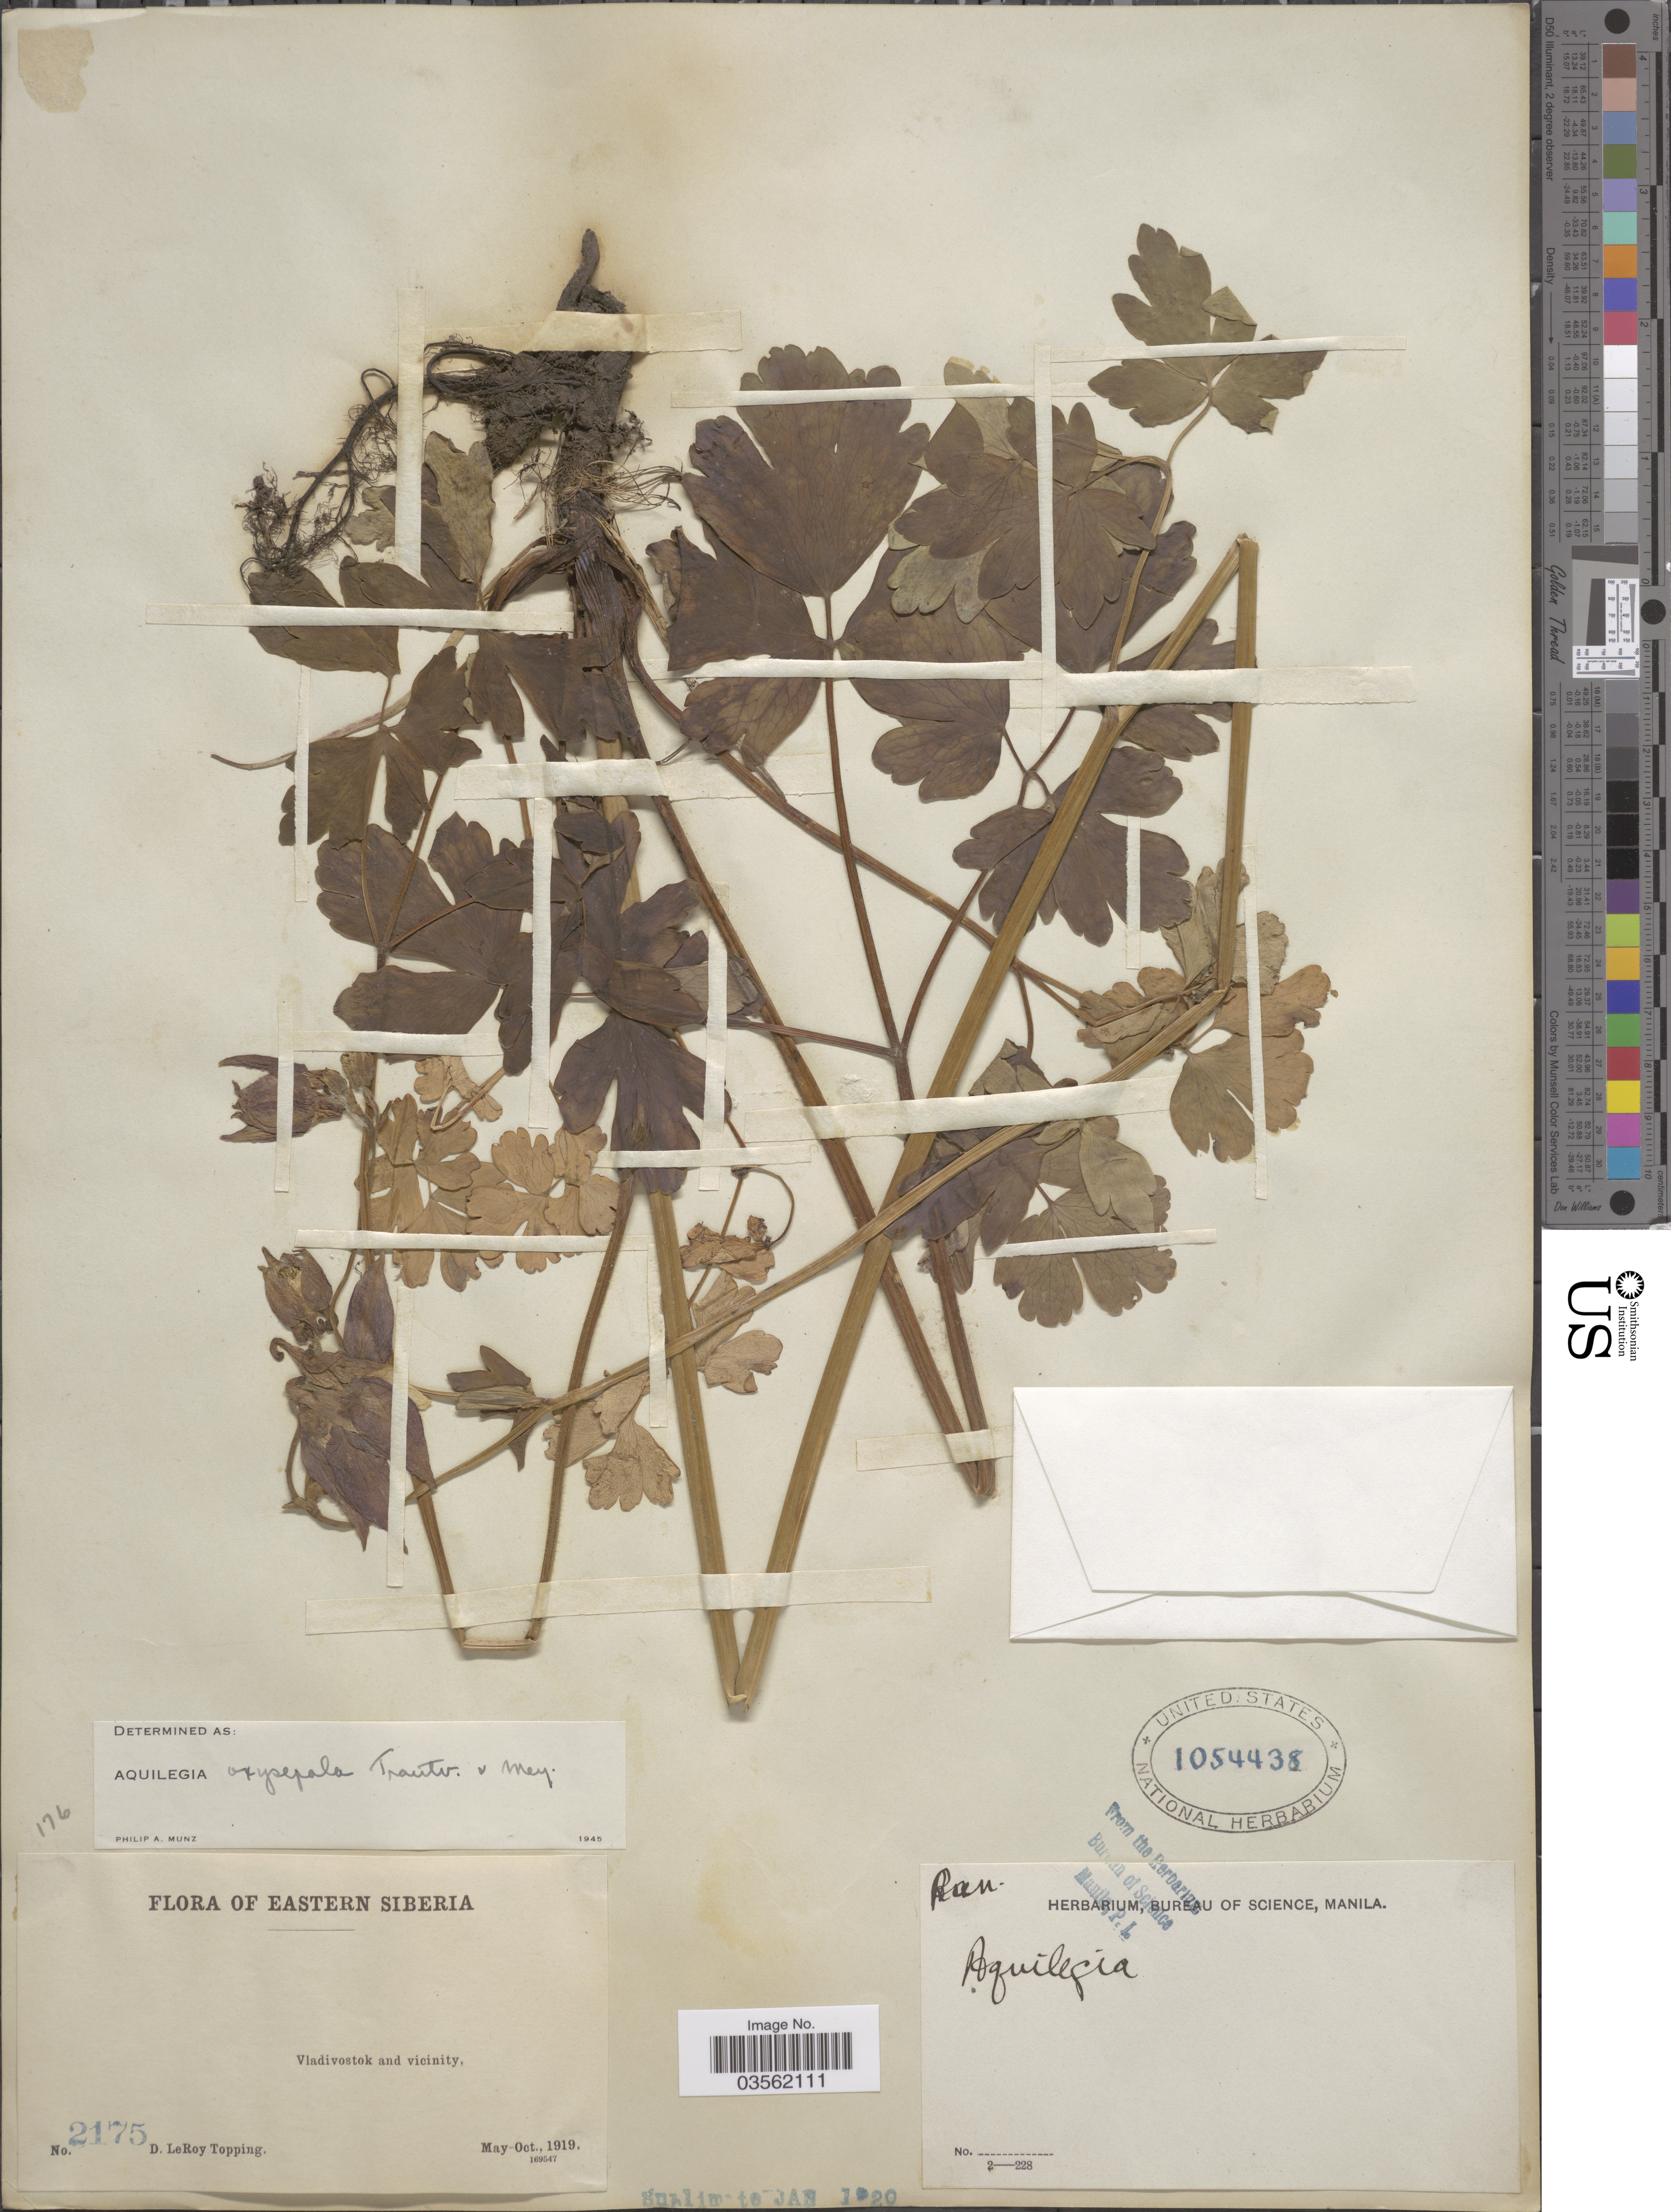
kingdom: Plantae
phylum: Tracheophyta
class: Magnoliopsida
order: Ranunculales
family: Ranunculaceae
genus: Aquilegia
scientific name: Aquilegia oxysepala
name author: Trautv. & C.A. Mey.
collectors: D. L. Topping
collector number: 2175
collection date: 1919-05/1919-10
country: Russian Federation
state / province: Primorsky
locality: Eastern Siberia. Vladivostok and vicinity.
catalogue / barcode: US 1054438